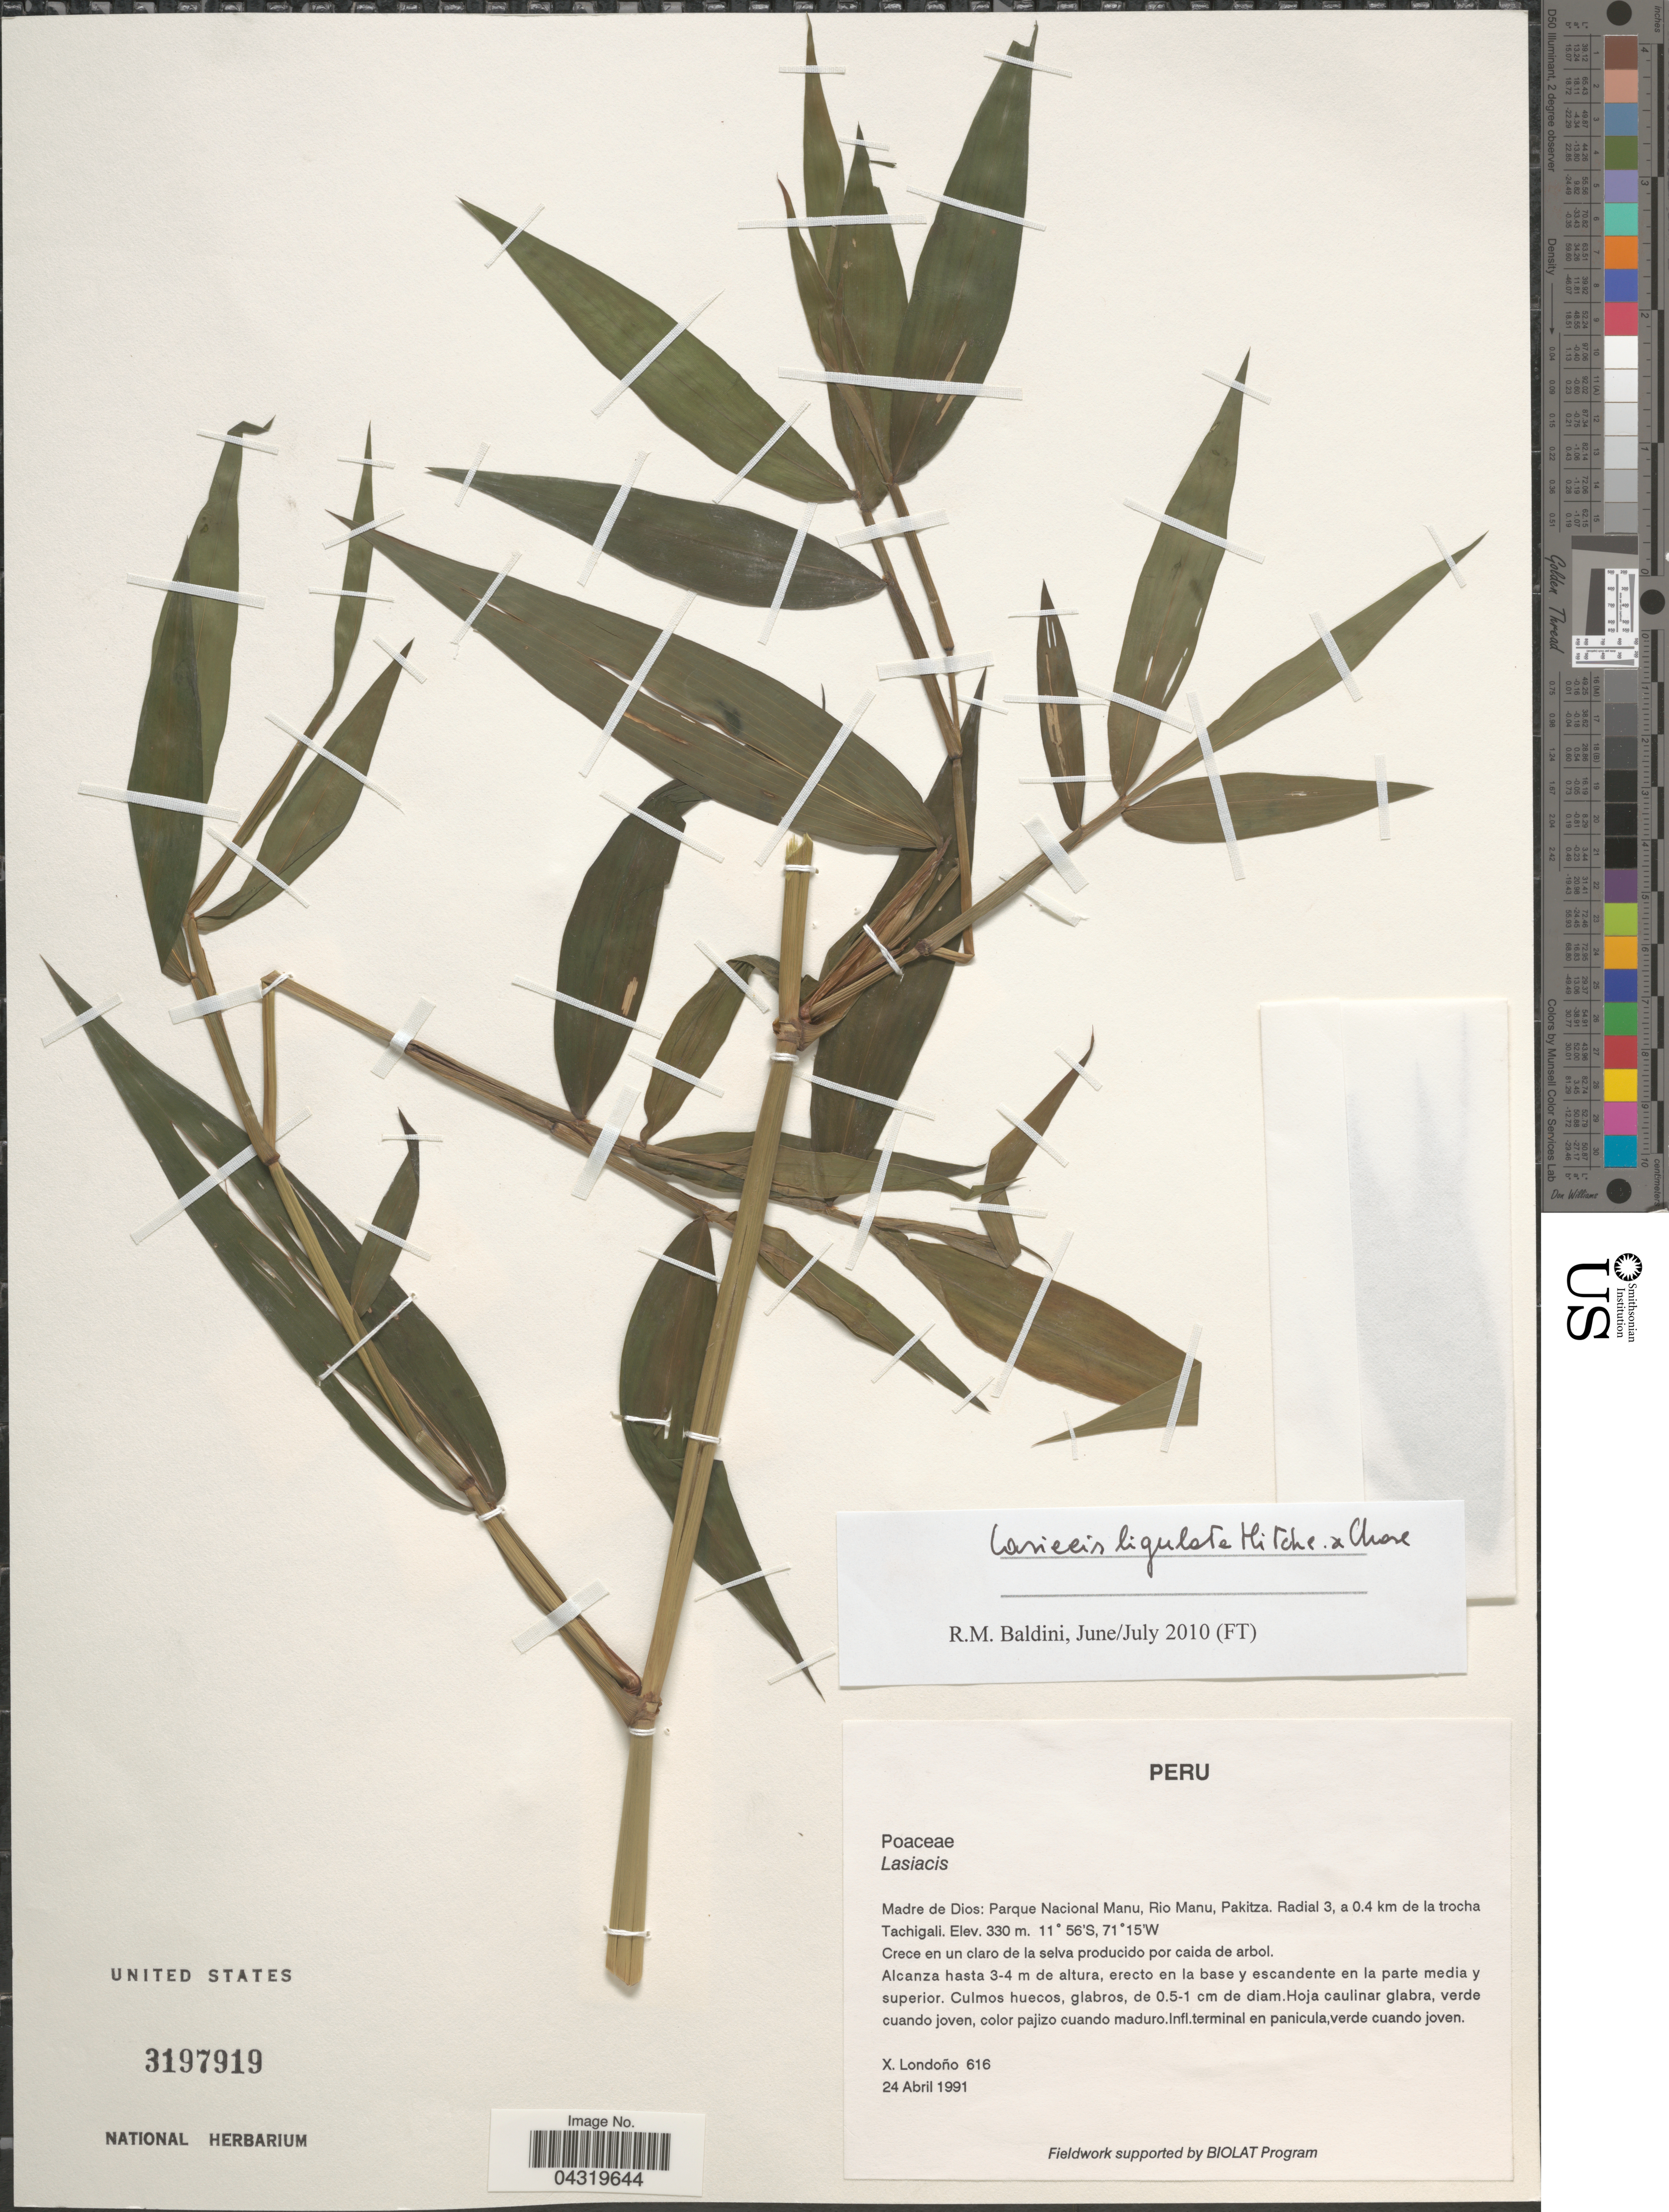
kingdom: Plantae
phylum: Tracheophyta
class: Liliopsida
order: Poales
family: Poaceae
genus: Lasiacis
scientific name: Lasiacis ligulata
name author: Hitchc. & Chase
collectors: X. Londoño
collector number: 616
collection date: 1991-04-24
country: Peru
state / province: Madre de Dios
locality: Parque Nacional Manu, Rio Manu, Pakitza, Radial 3, a 0.4 km de la trocha Tachigali.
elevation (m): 330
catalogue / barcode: US 3197919